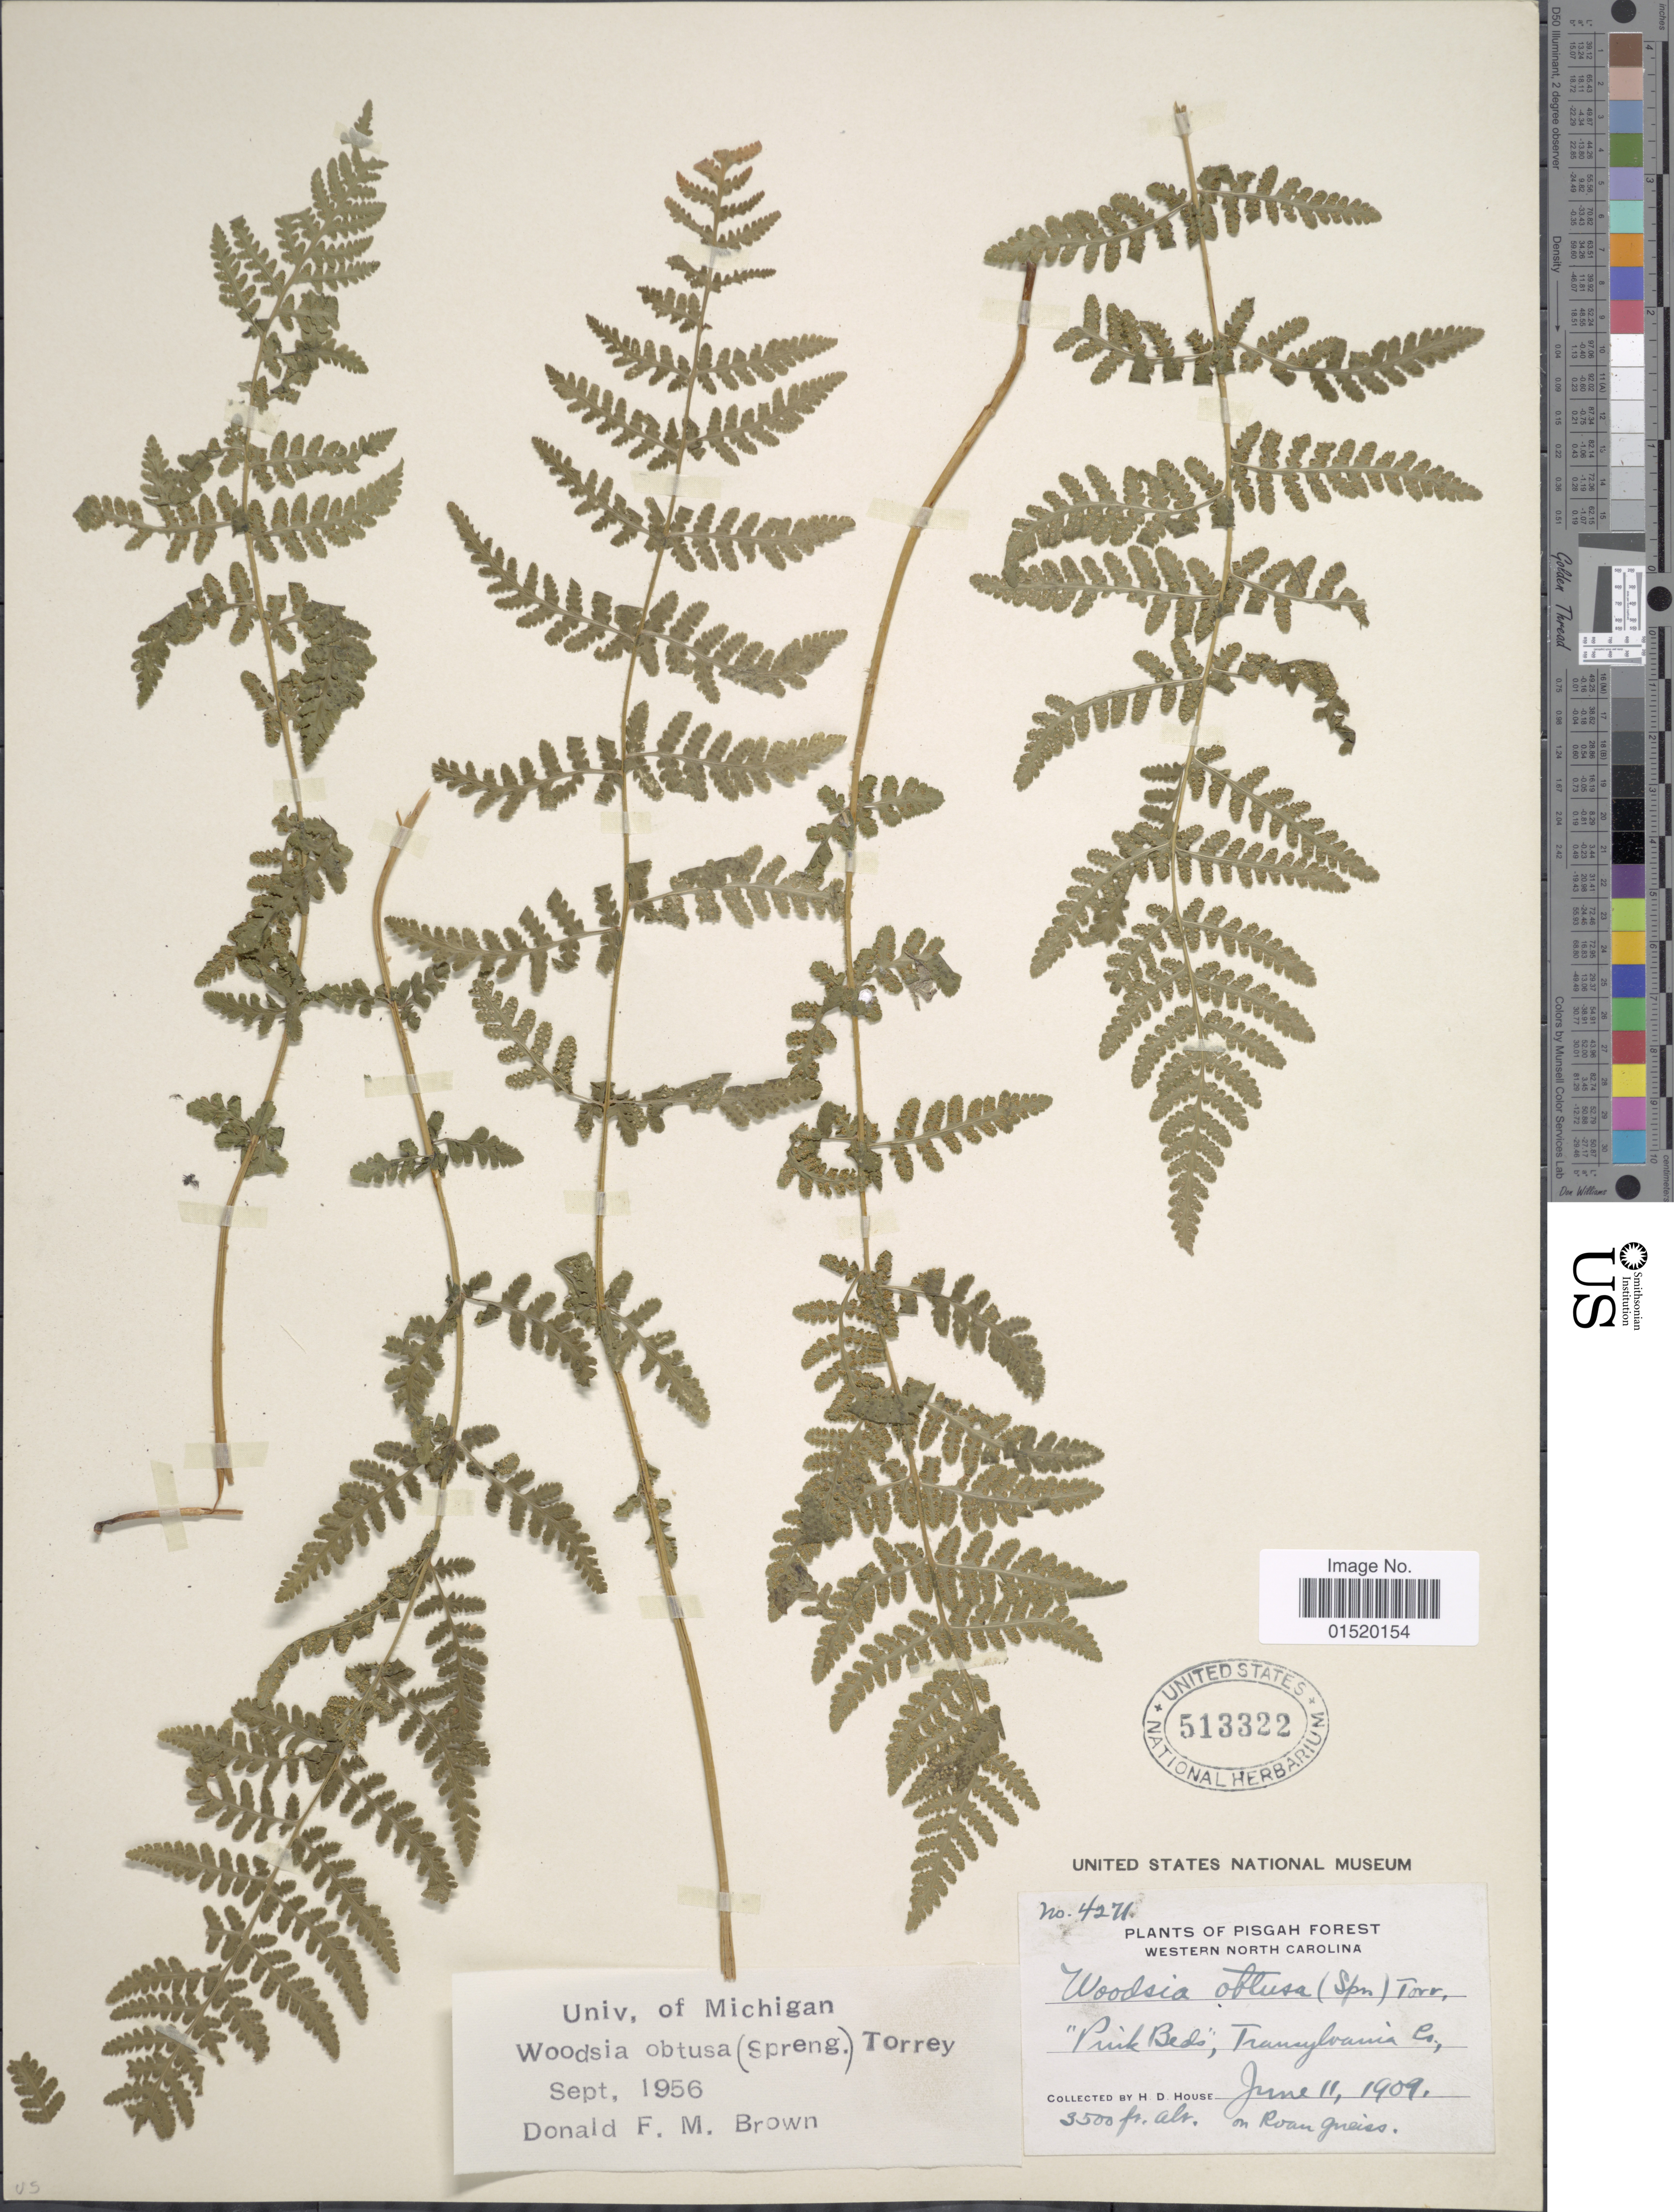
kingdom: Plantae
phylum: Tracheophyta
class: Polypodiopsida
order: Polypodiales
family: Woodsiaceae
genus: Woodsia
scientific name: Woodsia obtusa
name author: (Spreng.) Torr.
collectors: H. D. House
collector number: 4271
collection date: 1909-06-11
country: United States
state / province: North Carolina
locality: Pisgah Forest, Western North Carolina, 'Pink Beds', Transylvania Co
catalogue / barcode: US 513322